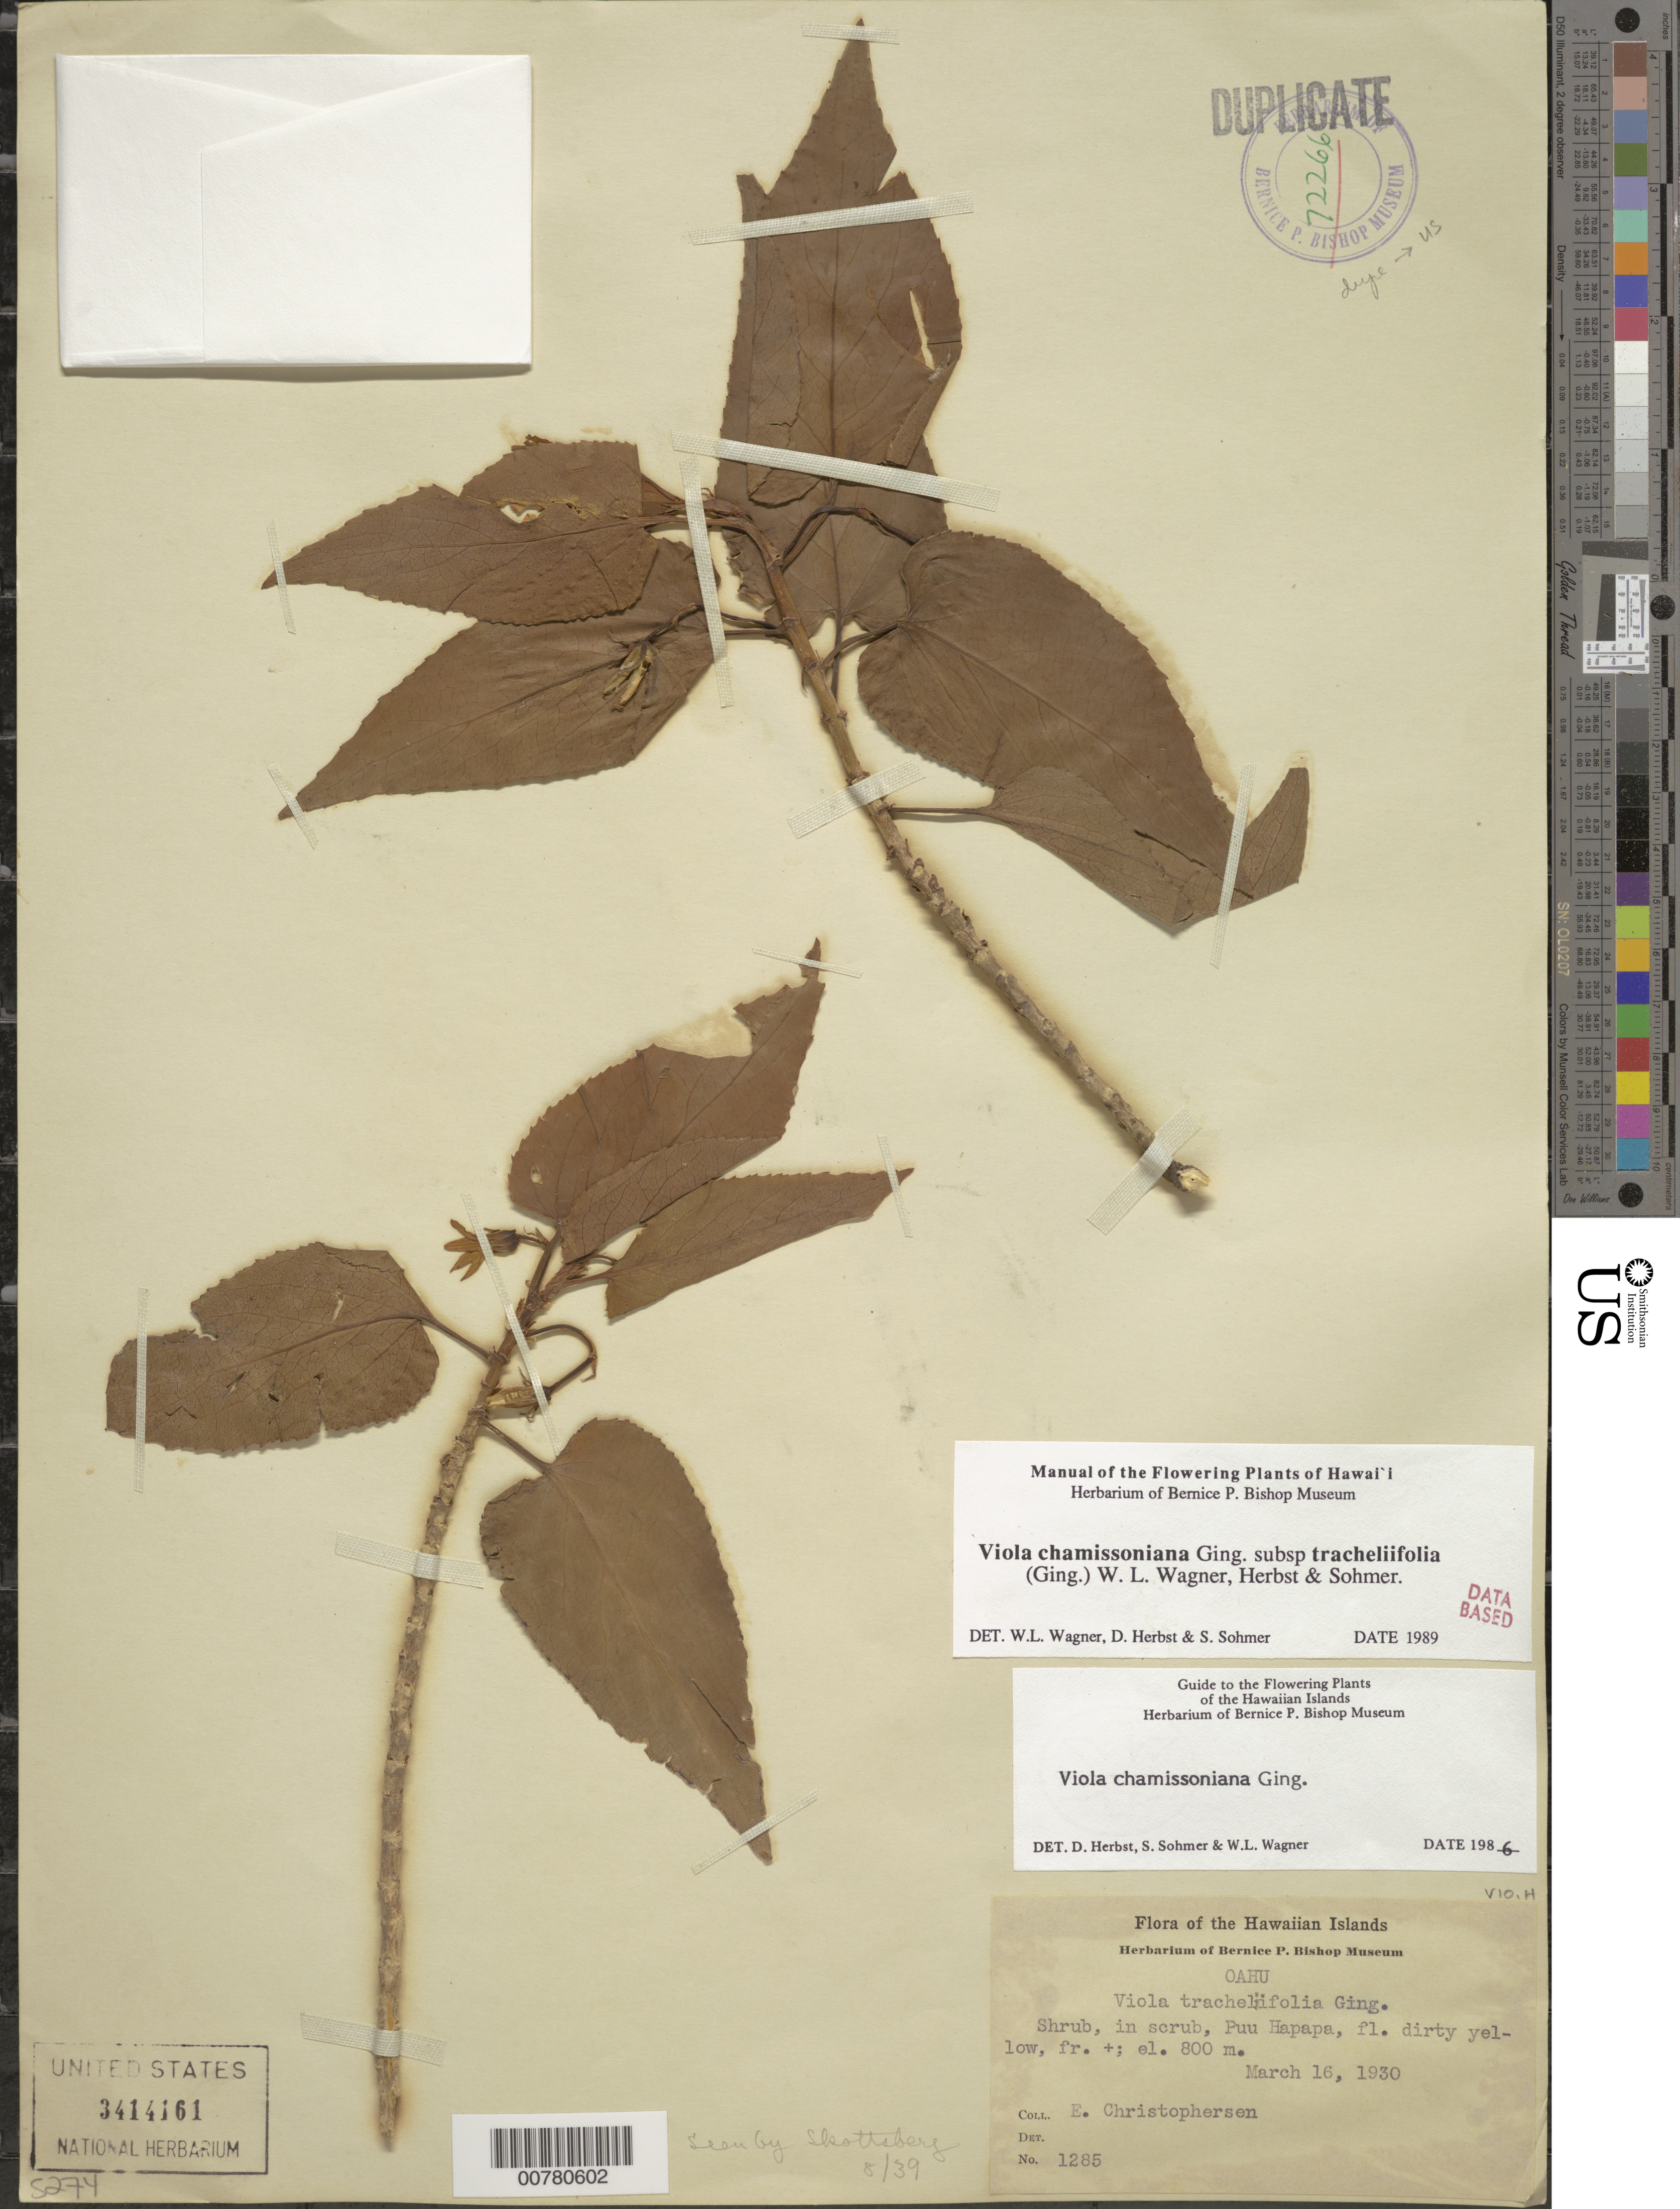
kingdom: Plantae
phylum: Tracheophyta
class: Magnoliopsida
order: Malpighiales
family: Violaceae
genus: Viola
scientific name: Viola chamissoniana subsp. tracheliifolia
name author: (Ging.) W.L. Wagner et al.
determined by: Wagner, W. L., (BOT), Smithsonian Institution - National Museum of Natural History (UNITED STATES)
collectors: E. Christophersen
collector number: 1285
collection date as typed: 16 Mar 1930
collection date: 1930-03-16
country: United States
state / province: Hawaii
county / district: Honolulu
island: Oahu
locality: Waianae Mts, Puu Hapapa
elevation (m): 800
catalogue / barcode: US 3414161